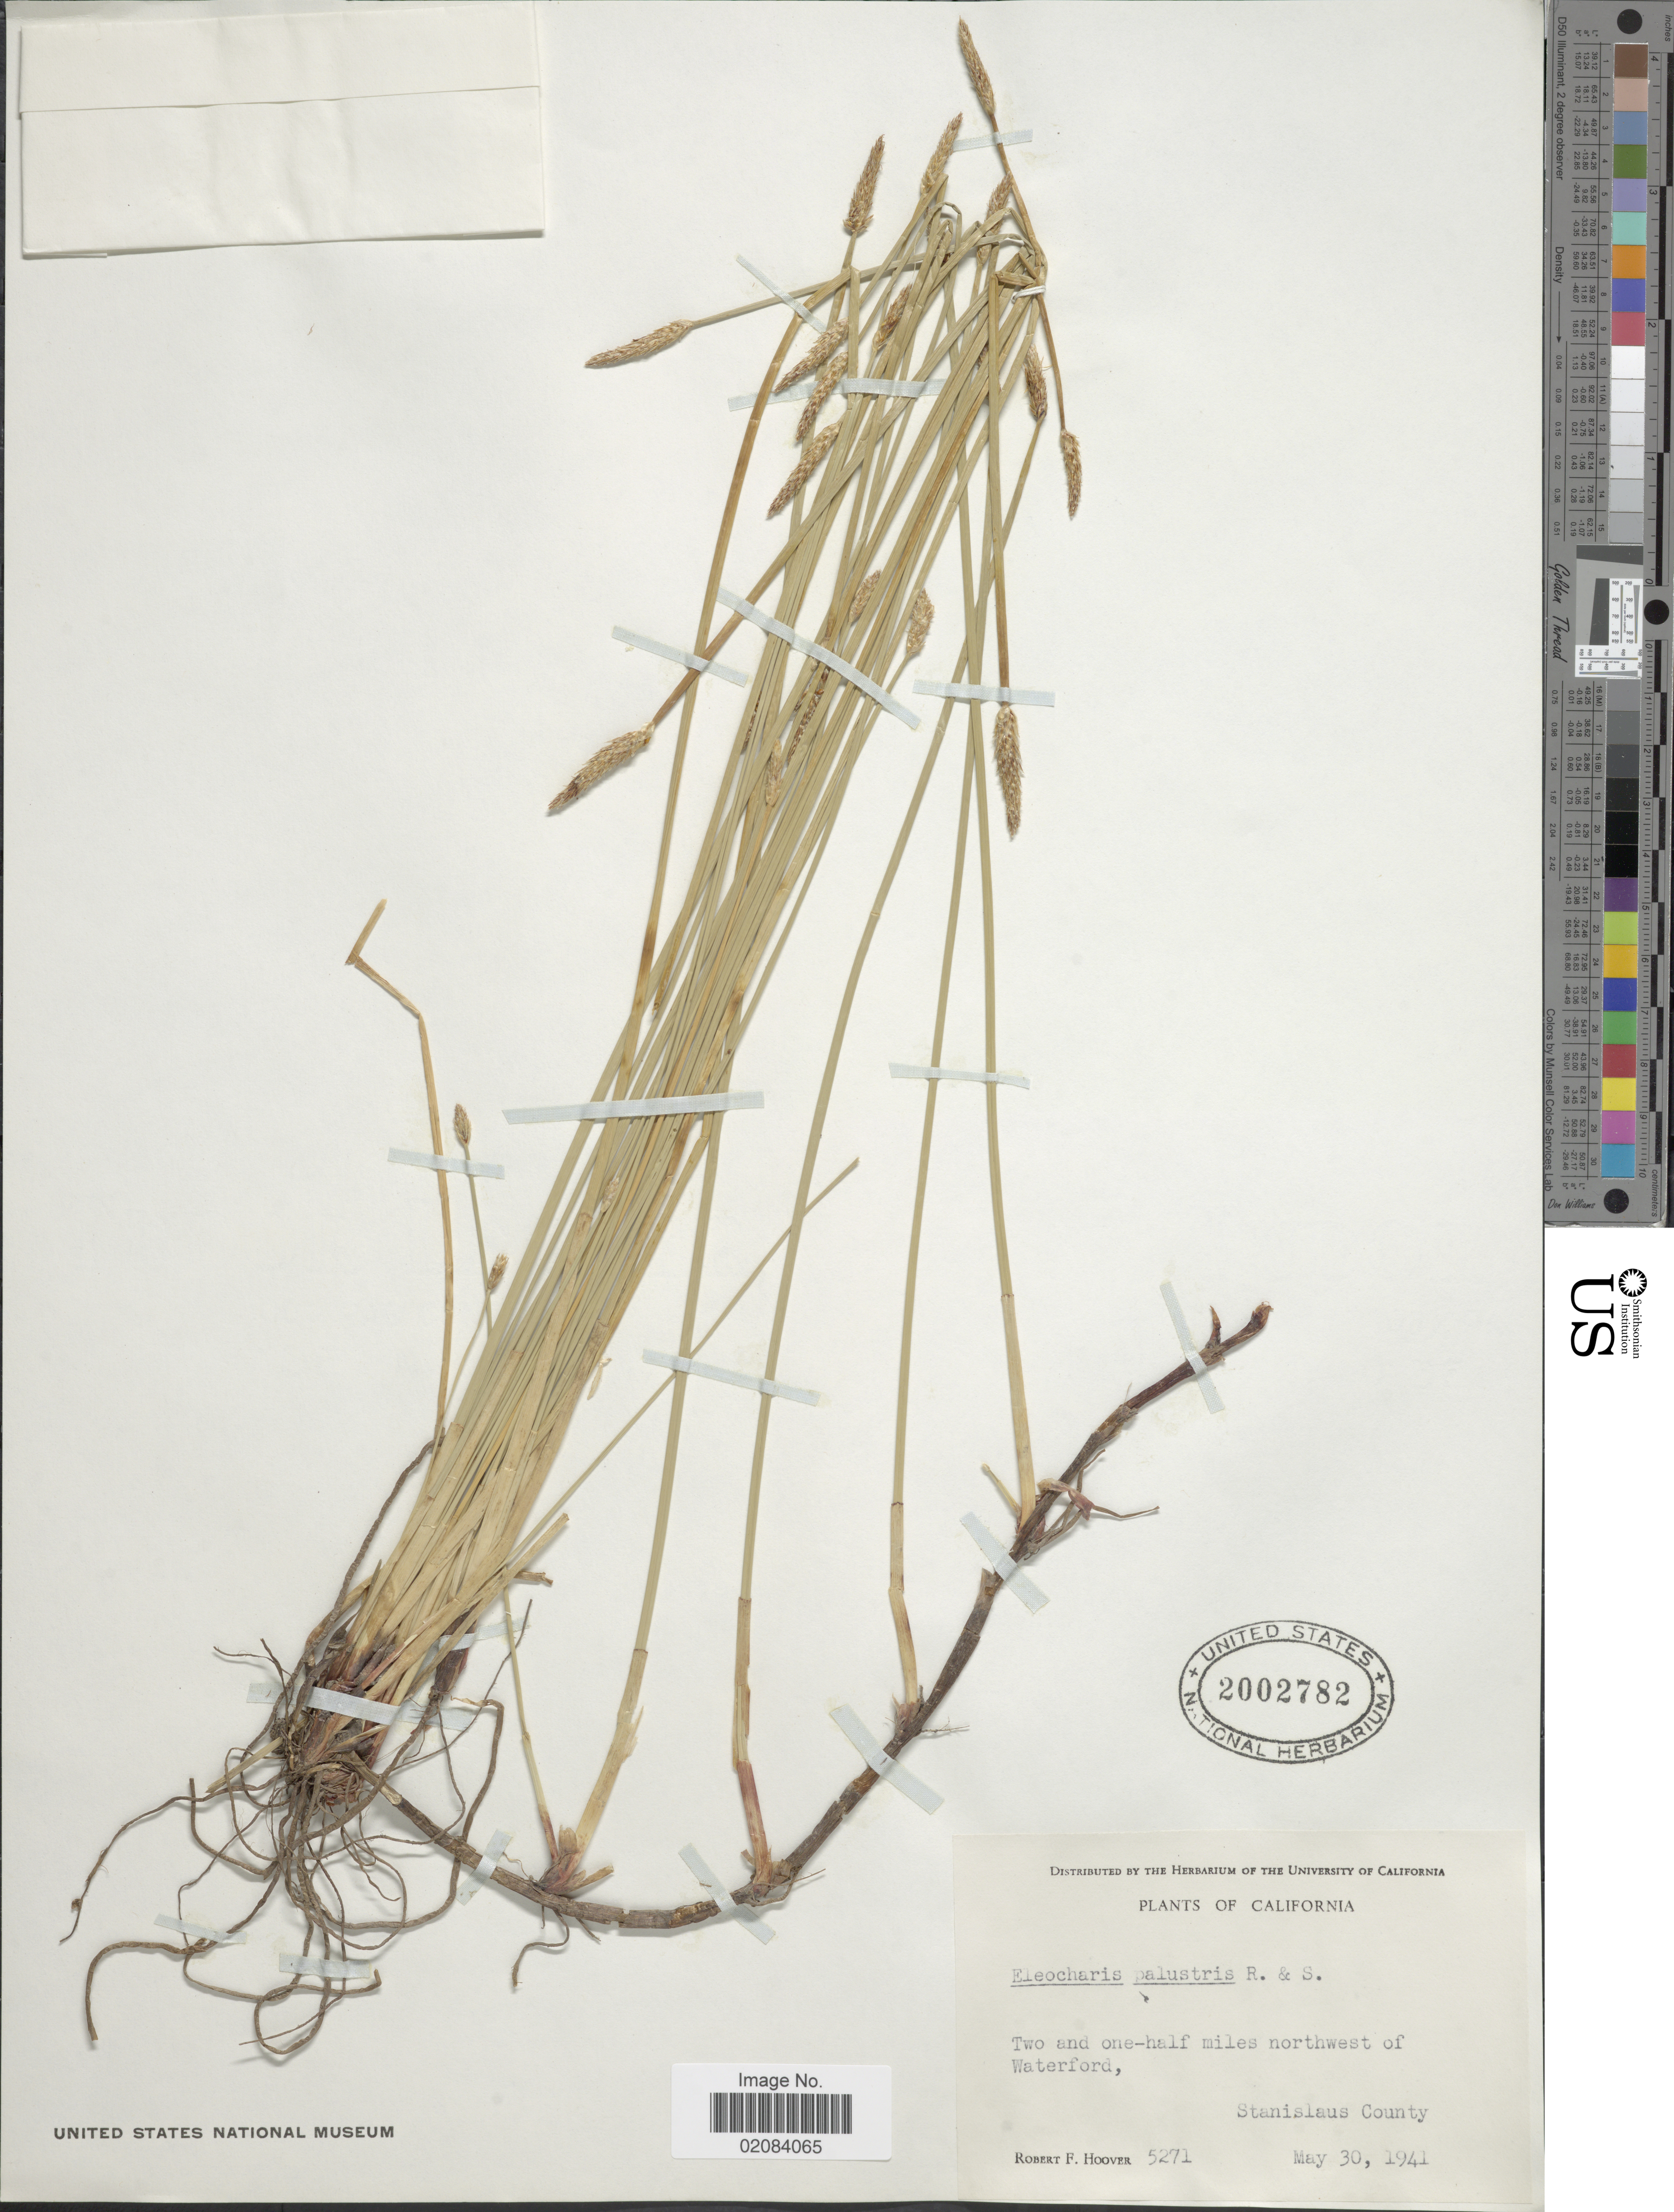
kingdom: Plantae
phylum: Tracheophyta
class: Liliopsida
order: Poales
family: Cyperaceae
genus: Eleocharis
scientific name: Eleocharis palustris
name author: (L.) Roem. & Schult.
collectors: R. F. Hoover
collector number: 5271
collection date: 1941-05-30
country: United States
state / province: California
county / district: Stanislaus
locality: Two and one-half miles northwest of Waterford, Stanislaus County.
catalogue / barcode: US 2002782